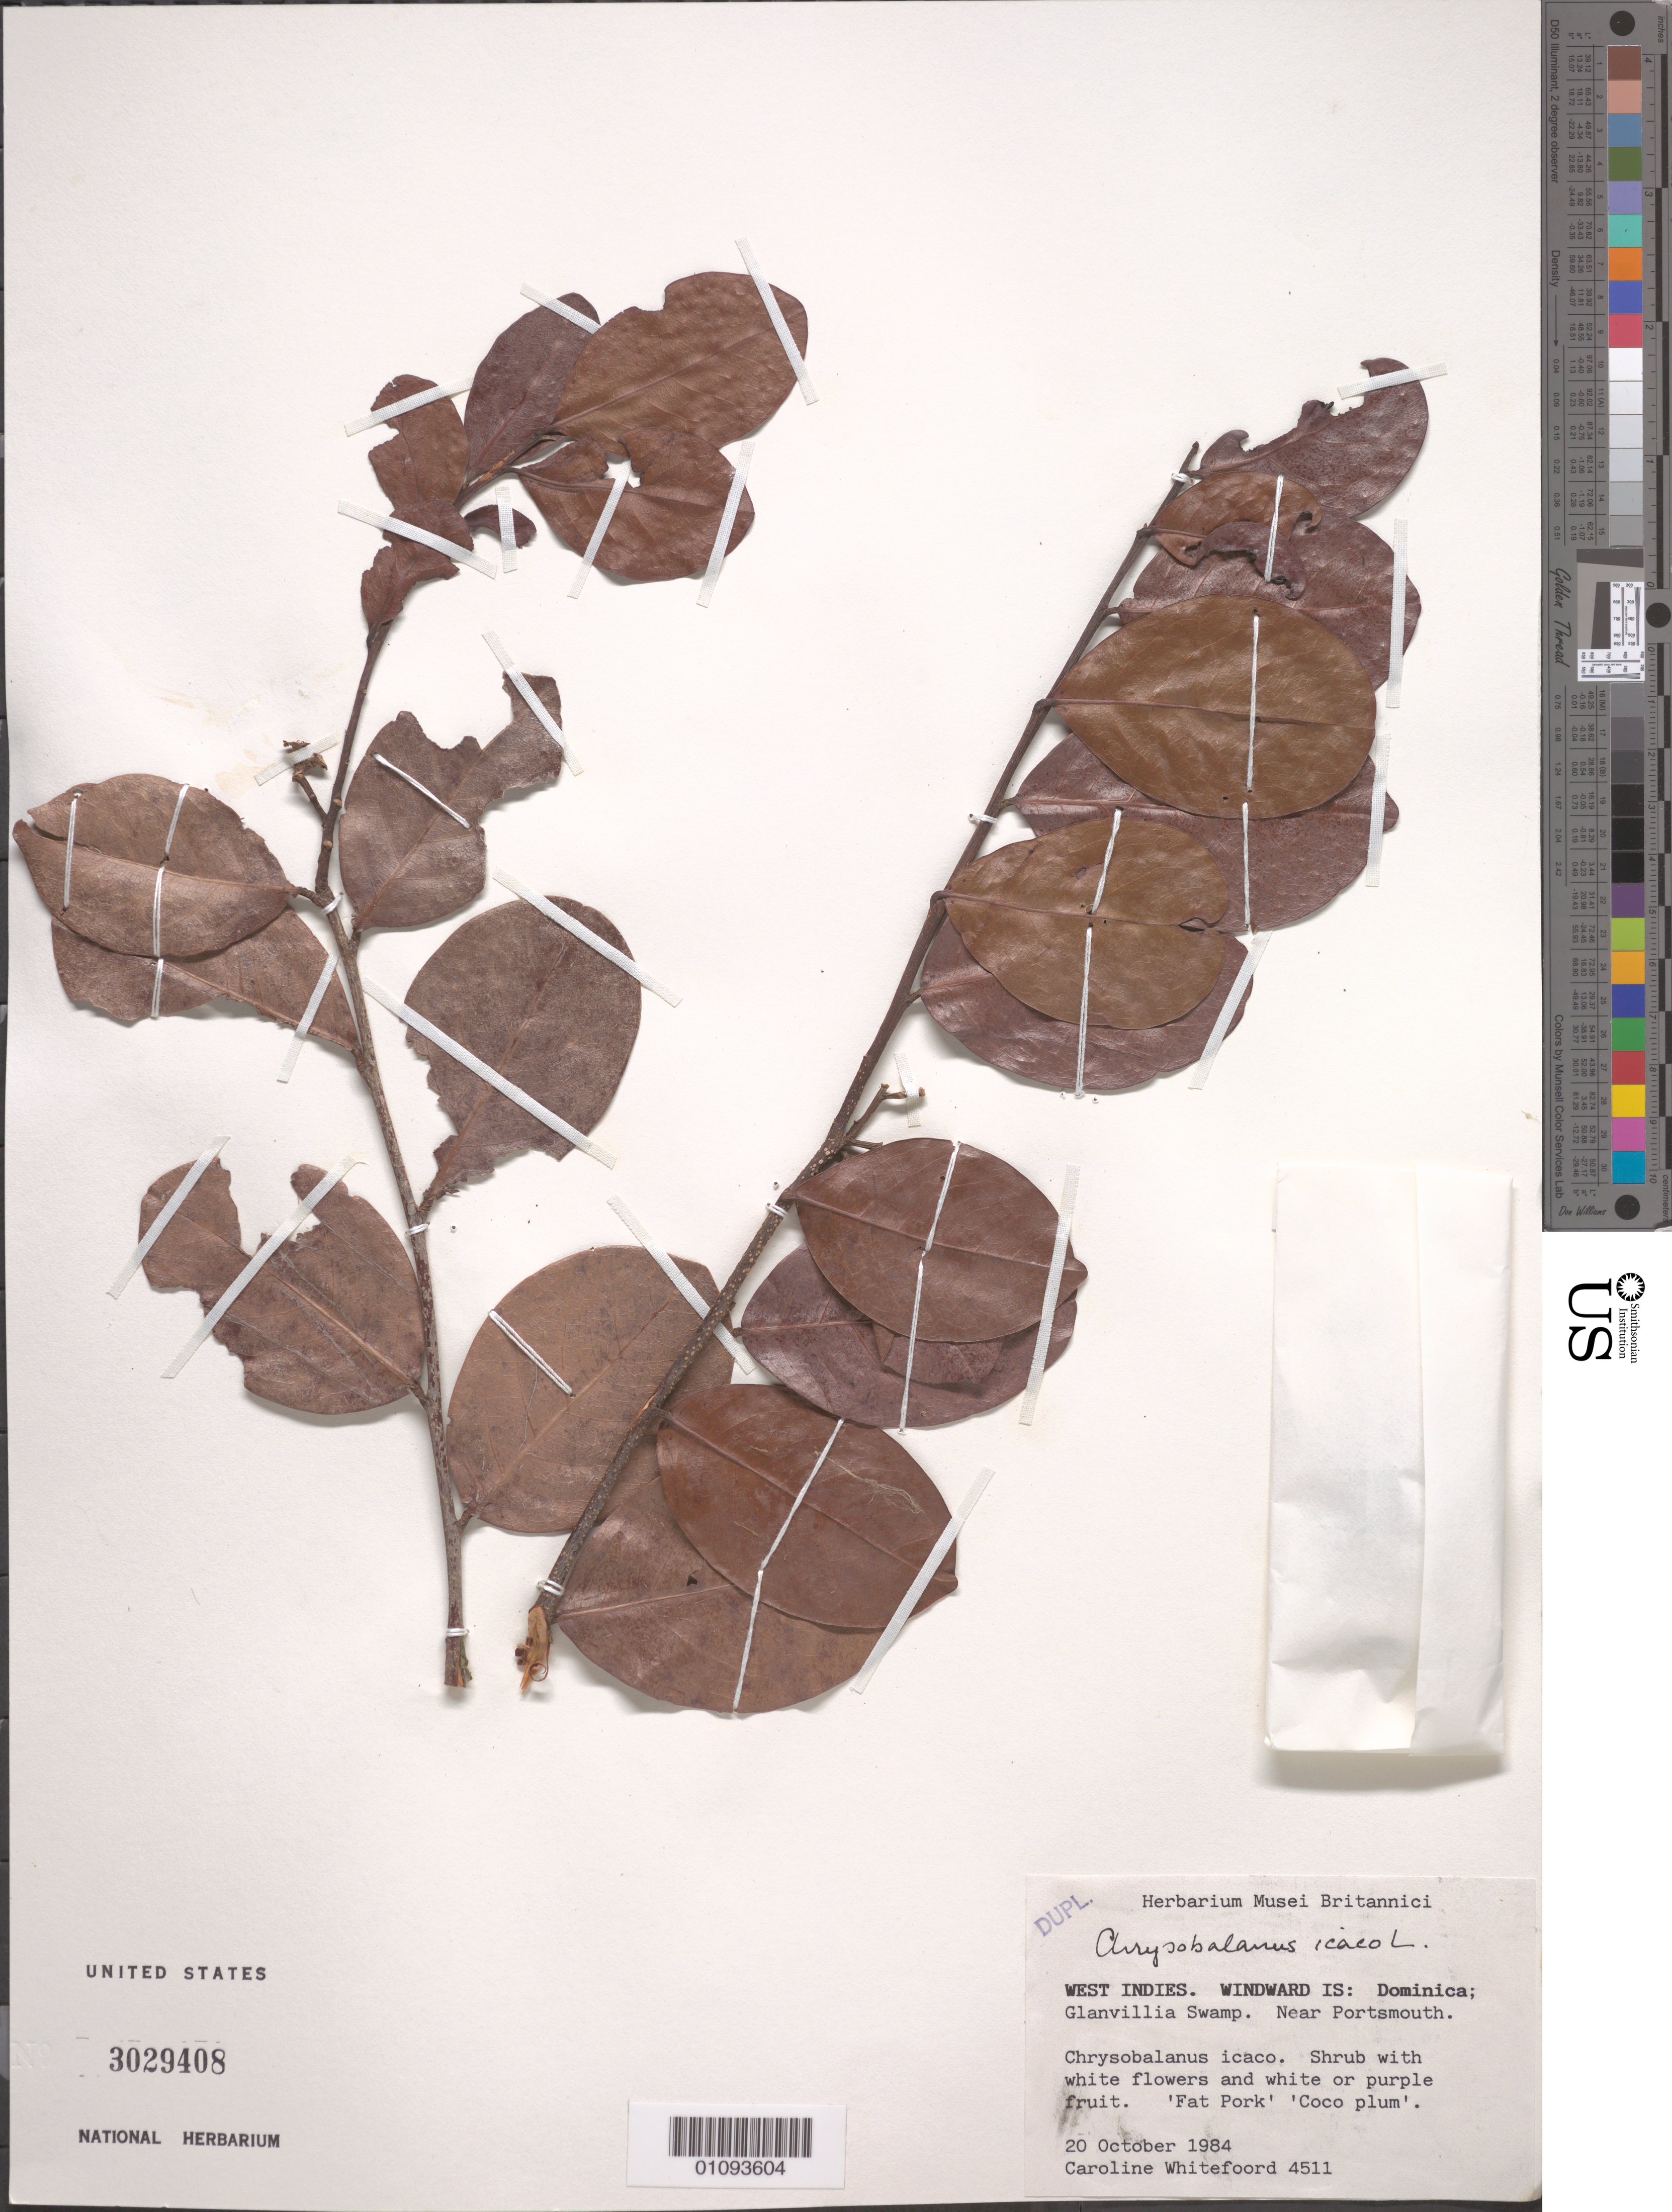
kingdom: Plantae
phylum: Tracheophyta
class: Magnoliopsida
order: Malpighiales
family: Chrysobalanaceae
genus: Chrysobalanus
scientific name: Chrysobalanus icaco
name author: L.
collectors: C. Whitefoord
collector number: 4511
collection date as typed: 20 Oct 1984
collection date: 1984-10-20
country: Dominica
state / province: St. John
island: Dominica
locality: Glanvillia Swamp near Portsmouth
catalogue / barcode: US 3029408